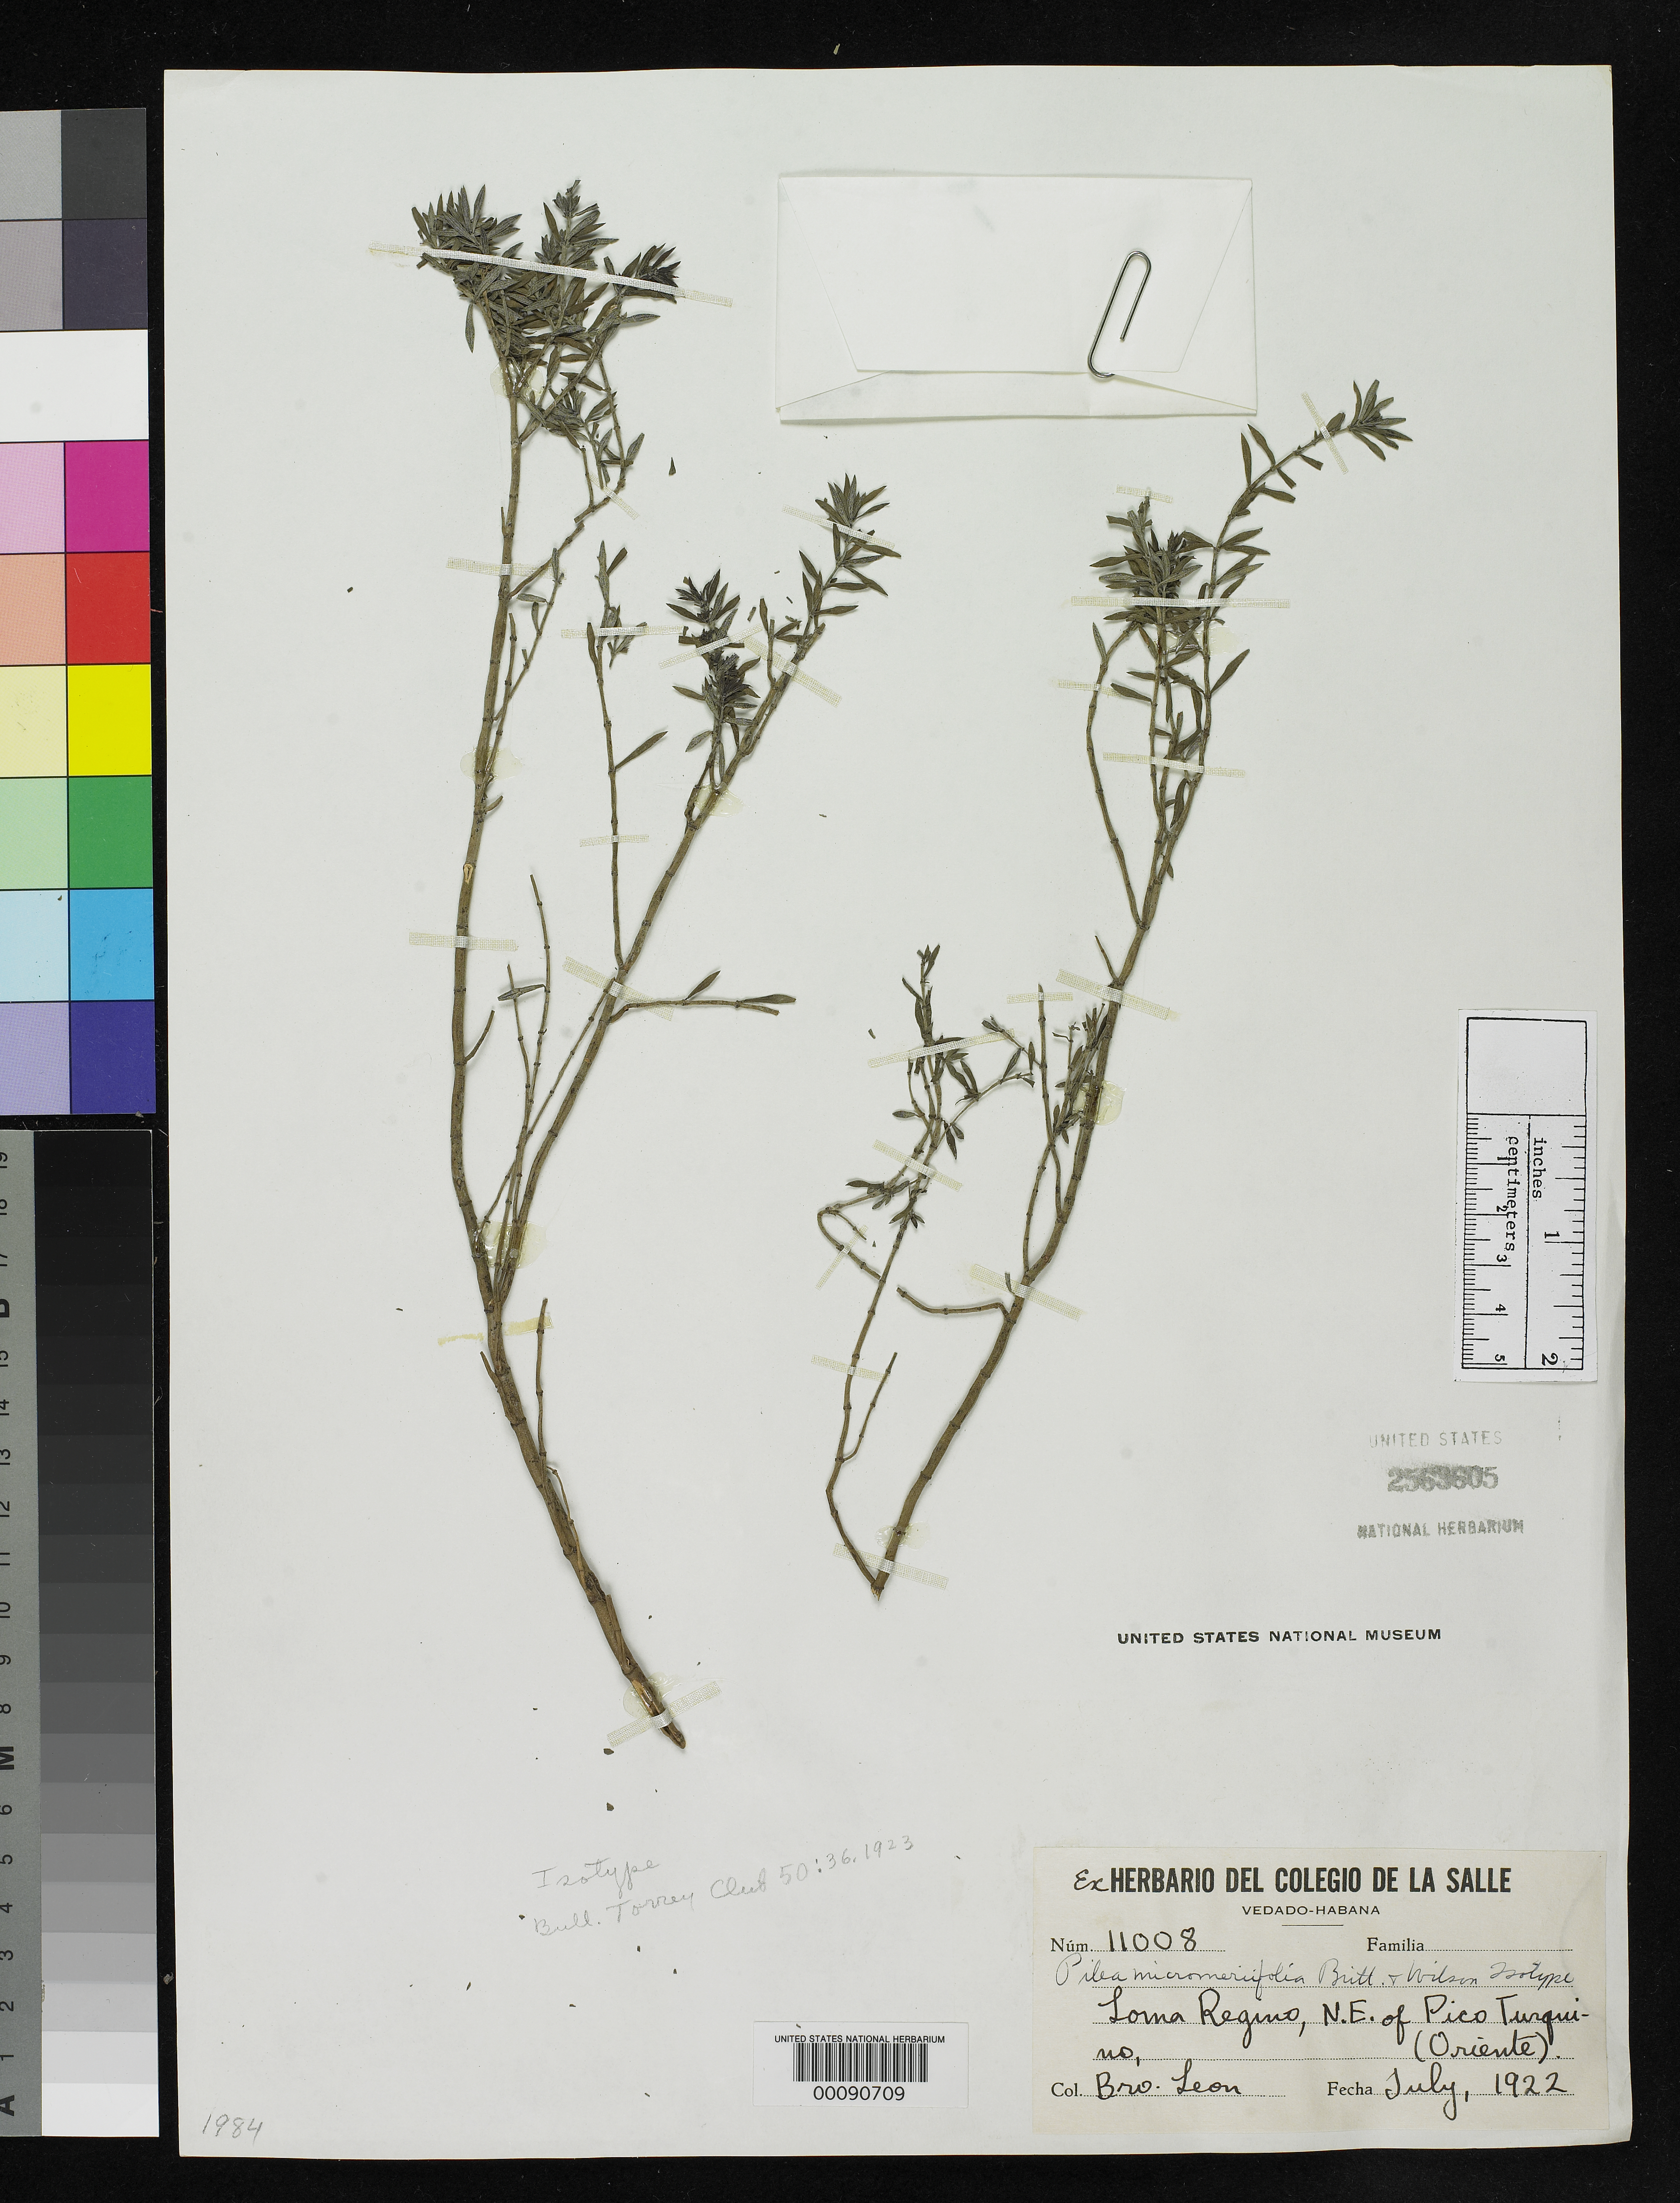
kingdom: Plantae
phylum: Tracheophyta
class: Magnoliopsida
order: Rosales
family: Urticaceae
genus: Pilea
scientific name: Pilea micromeriifolia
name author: Britton & P. Wilson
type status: Isotype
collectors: Bro. León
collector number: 11008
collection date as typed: Jul 1922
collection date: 1922-07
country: Cuba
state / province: Oriente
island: Greater Antilles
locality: Loma Regino, north-east of Pico Turquino.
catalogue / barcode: US 2563605